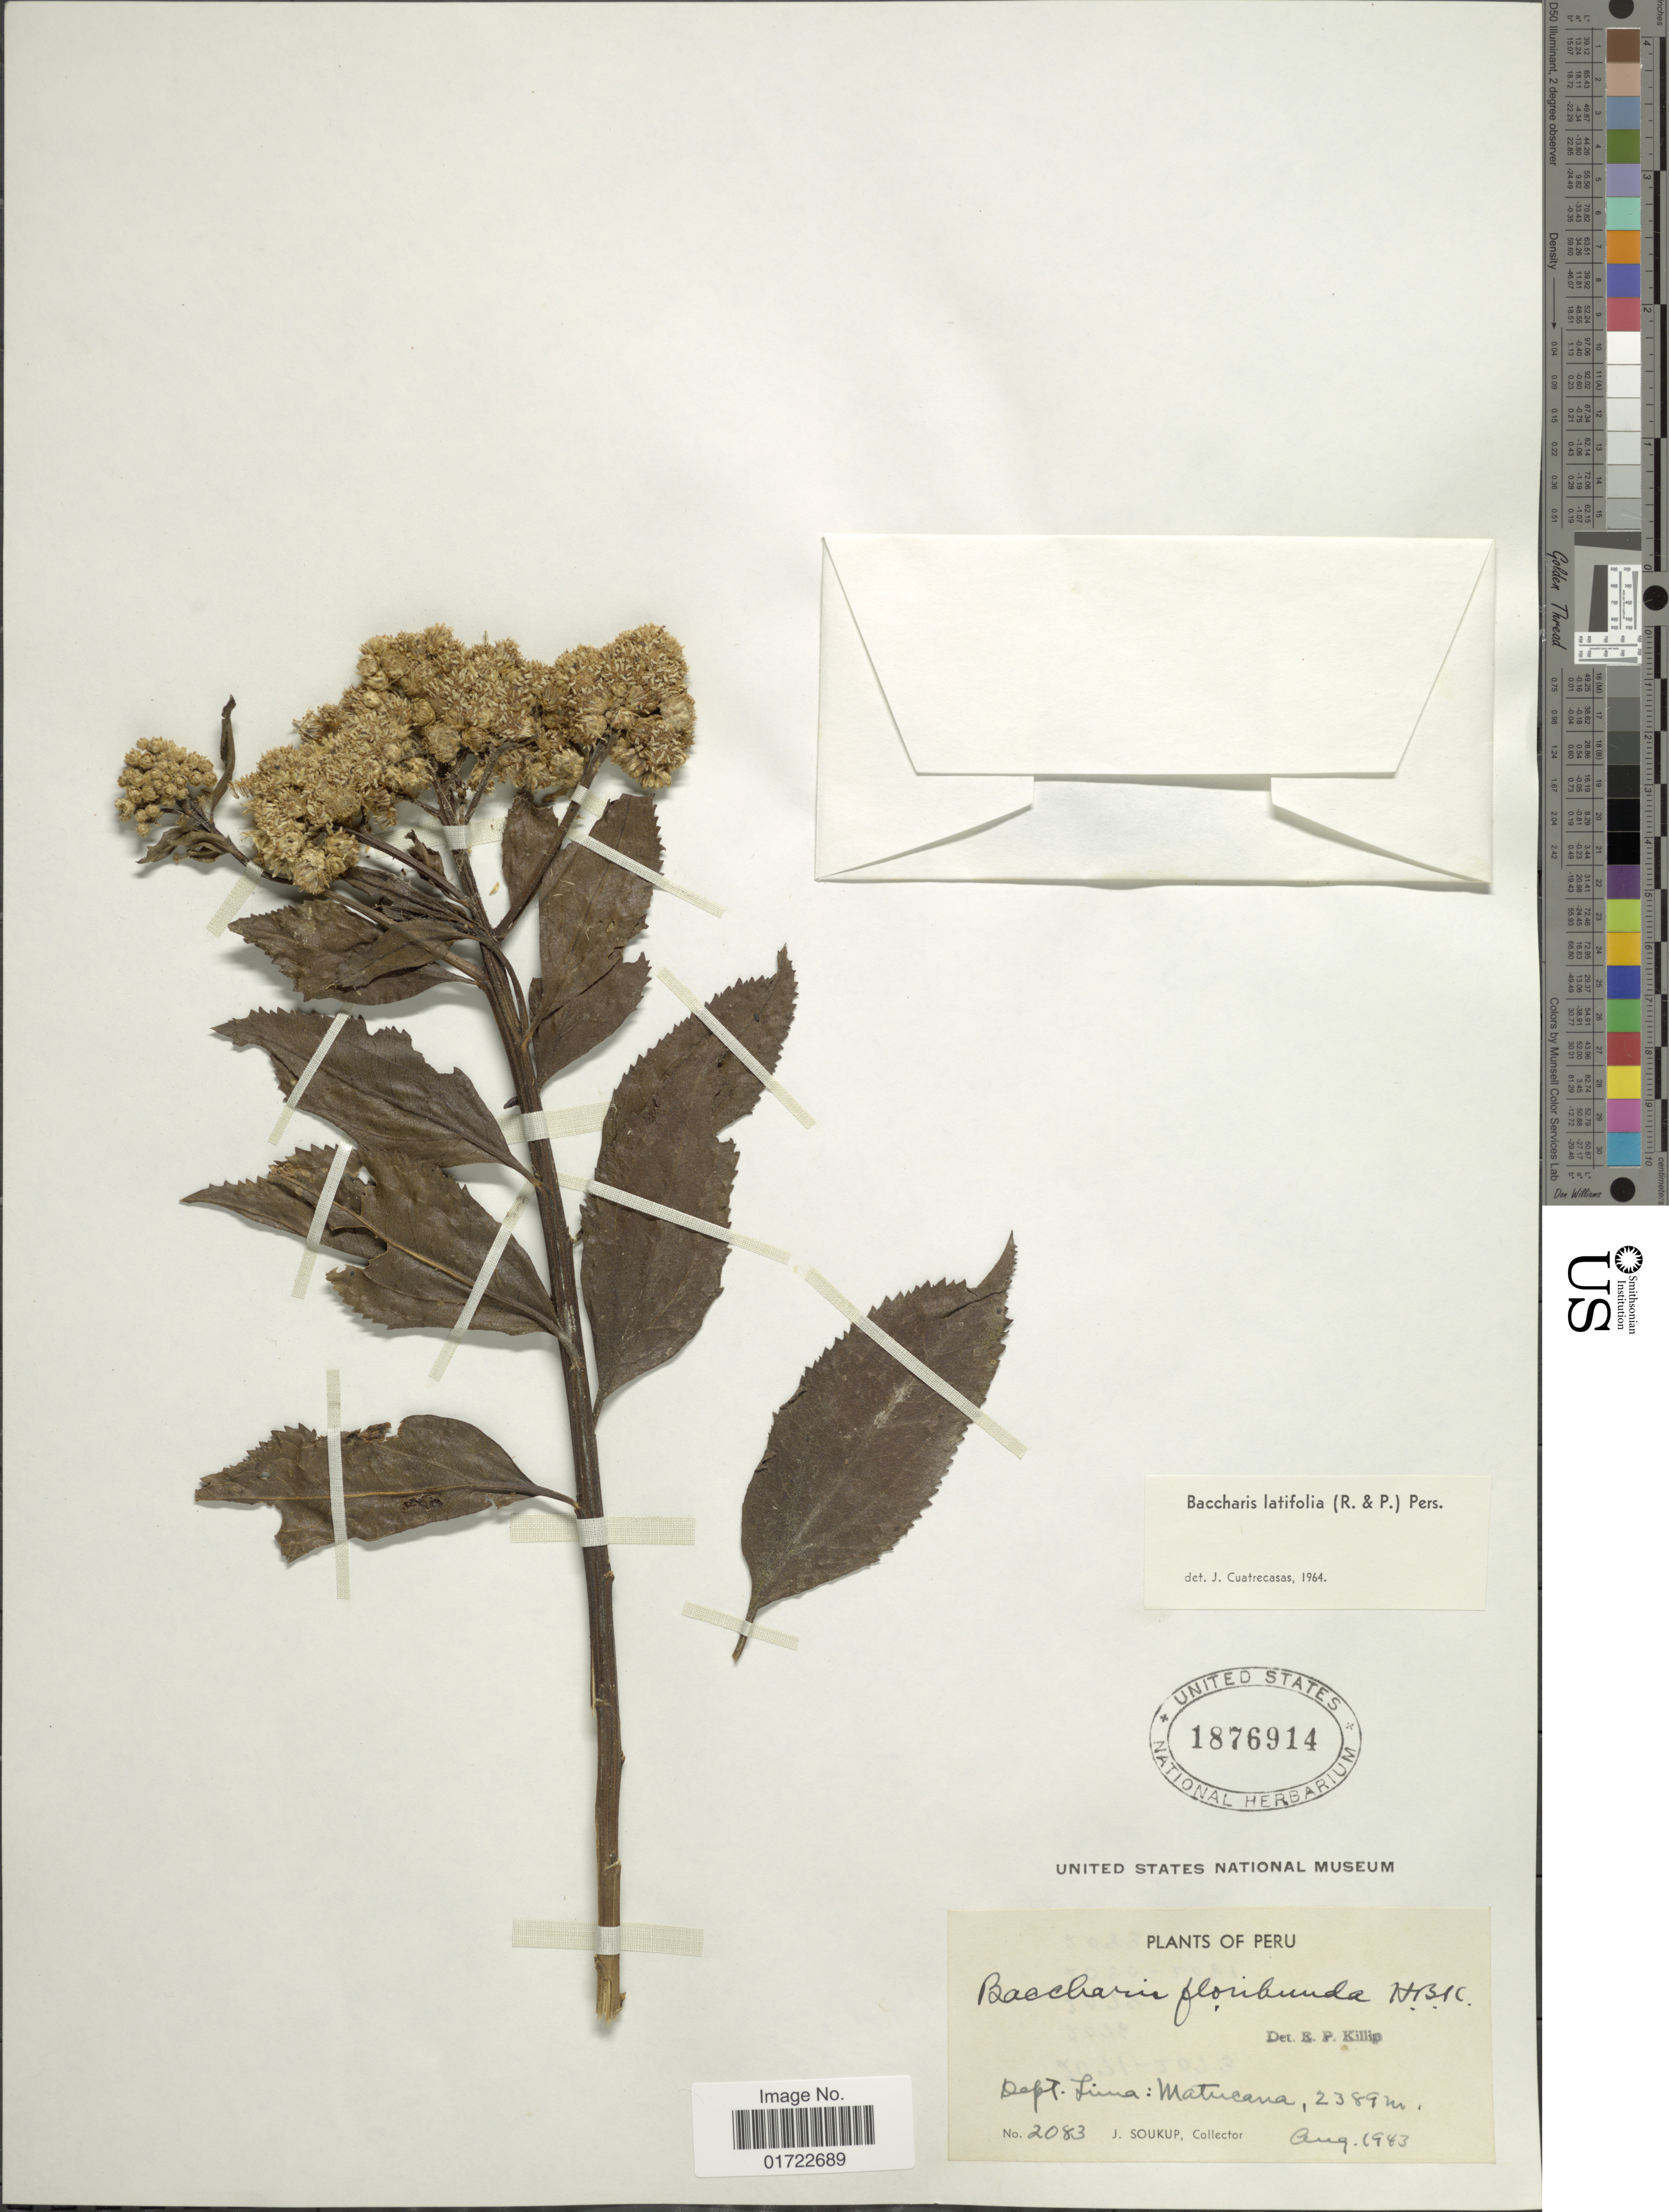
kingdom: Plantae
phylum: Tracheophyta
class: Magnoliopsida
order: Asterales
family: Asteraceae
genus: Baccharis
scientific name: Baccharis latifolia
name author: (Ruiz & Pav.) Pers.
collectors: J. Soukup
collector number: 2083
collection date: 1943-08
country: Peru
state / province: Lima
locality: Dept. Lima: Matucana.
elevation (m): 2389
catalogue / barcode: US 1876914